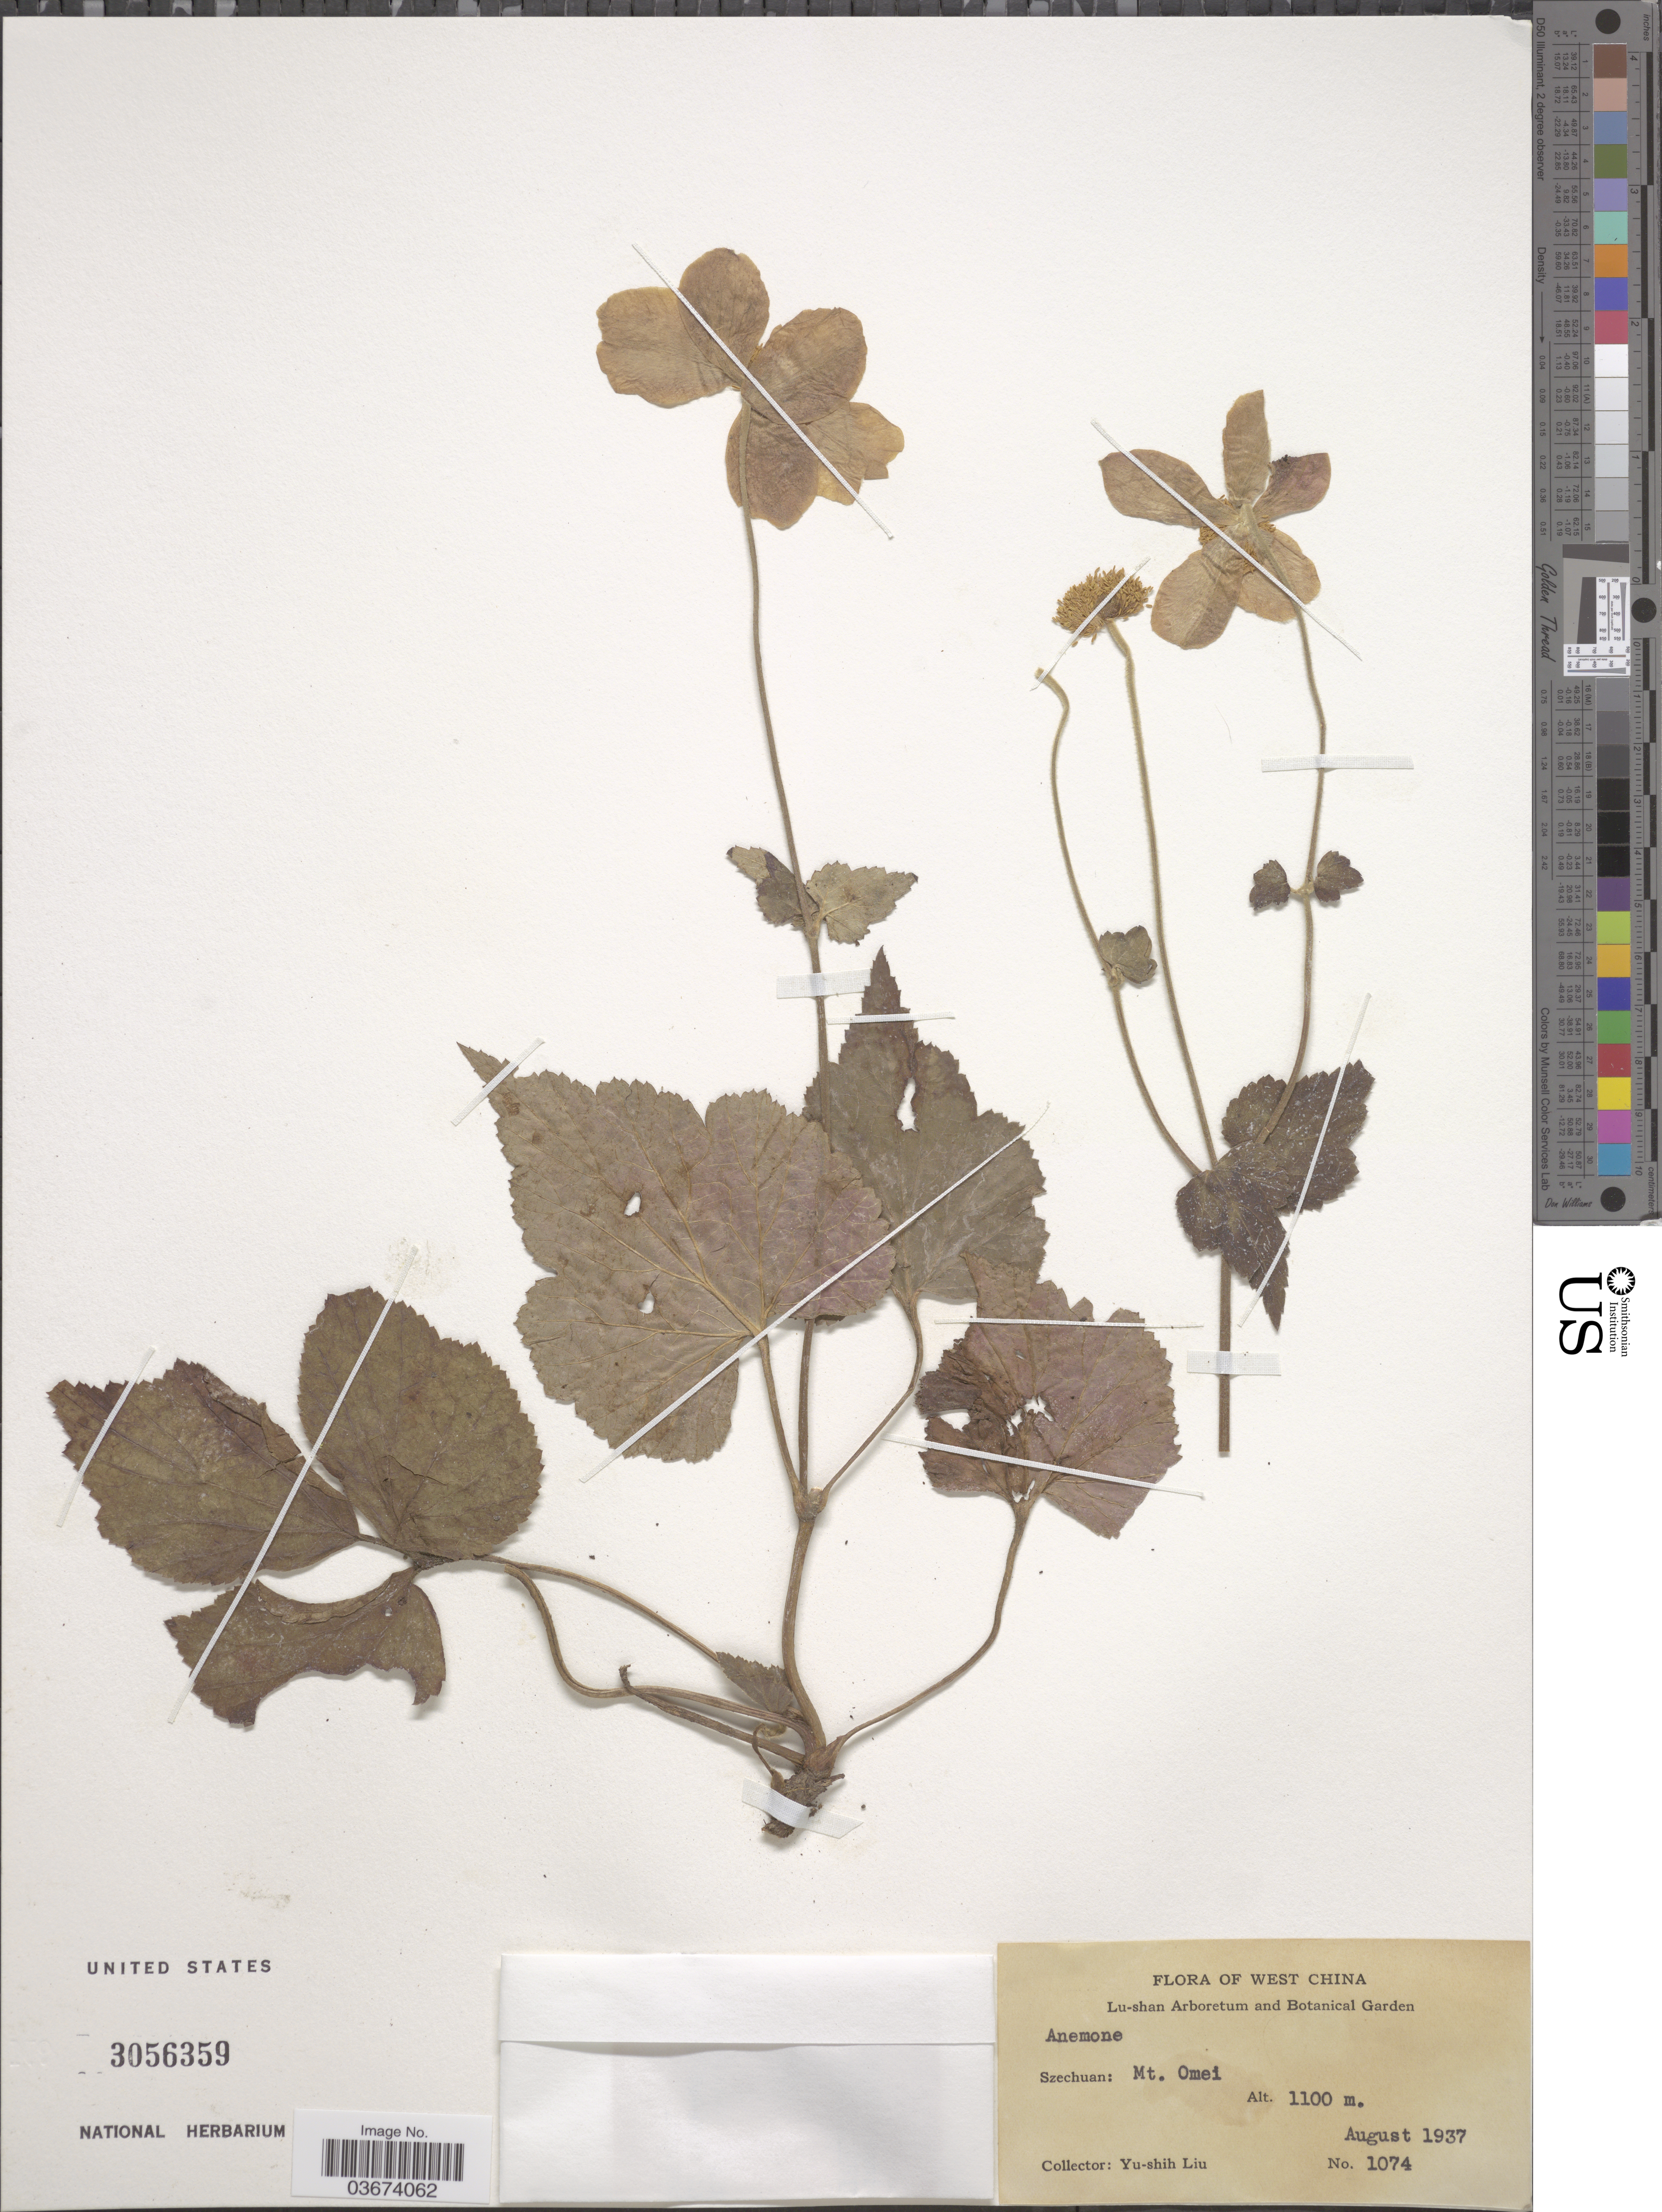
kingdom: Plantae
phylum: Tracheophyta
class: Magnoliopsida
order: Ranunculales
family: Ranunculaceae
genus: Anemone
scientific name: Anemone sp.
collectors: Y.-S. Liu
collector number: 1074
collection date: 1937-08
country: China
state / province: Sichuan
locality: West China. Szechuan: Mt. Omei.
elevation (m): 1100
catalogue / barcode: US 3056359